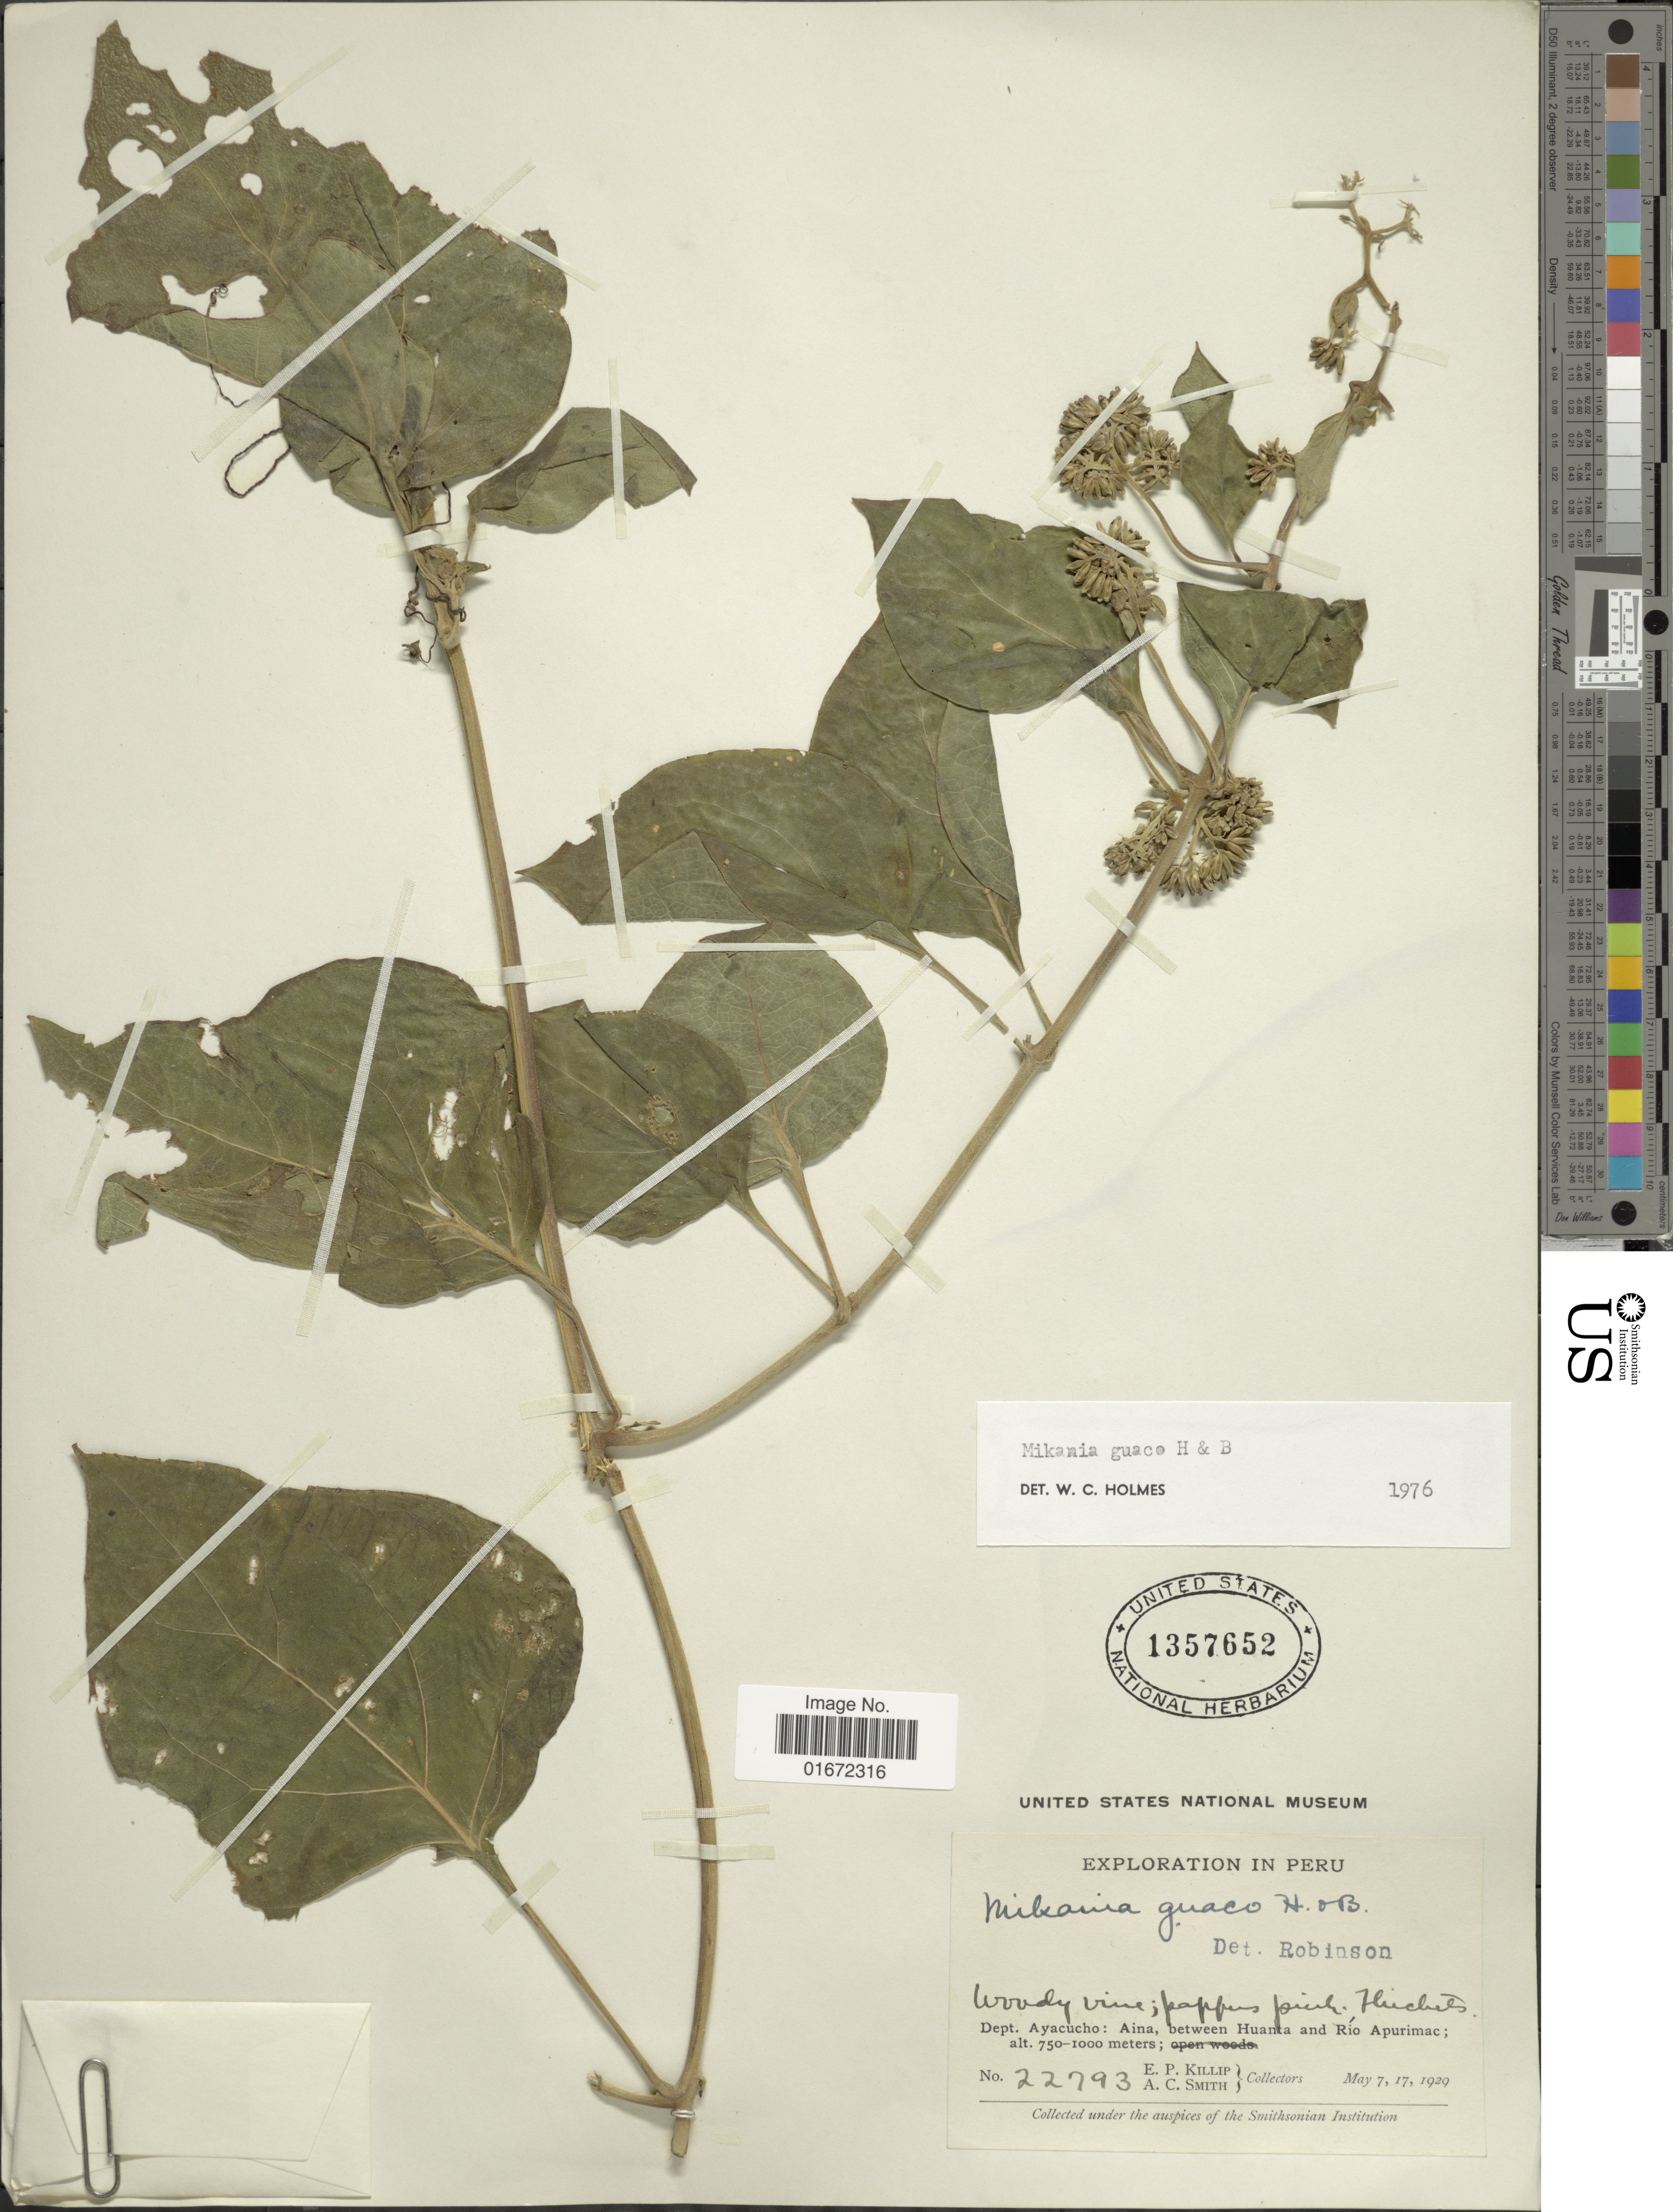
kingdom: Plantae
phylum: Tracheophyta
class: Magnoliopsida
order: Asterales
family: Asteraceae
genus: Mikania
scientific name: Mikania guaco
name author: Humb. & Bonpl.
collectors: E. P. Killip & A. C. Smith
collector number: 22793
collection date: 1929-05-07/1929-05-17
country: Peru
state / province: Ayacucho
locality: Dept. Ayacucho: Aina, between Huanta and Río Apurimac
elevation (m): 750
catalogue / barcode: US 1357652